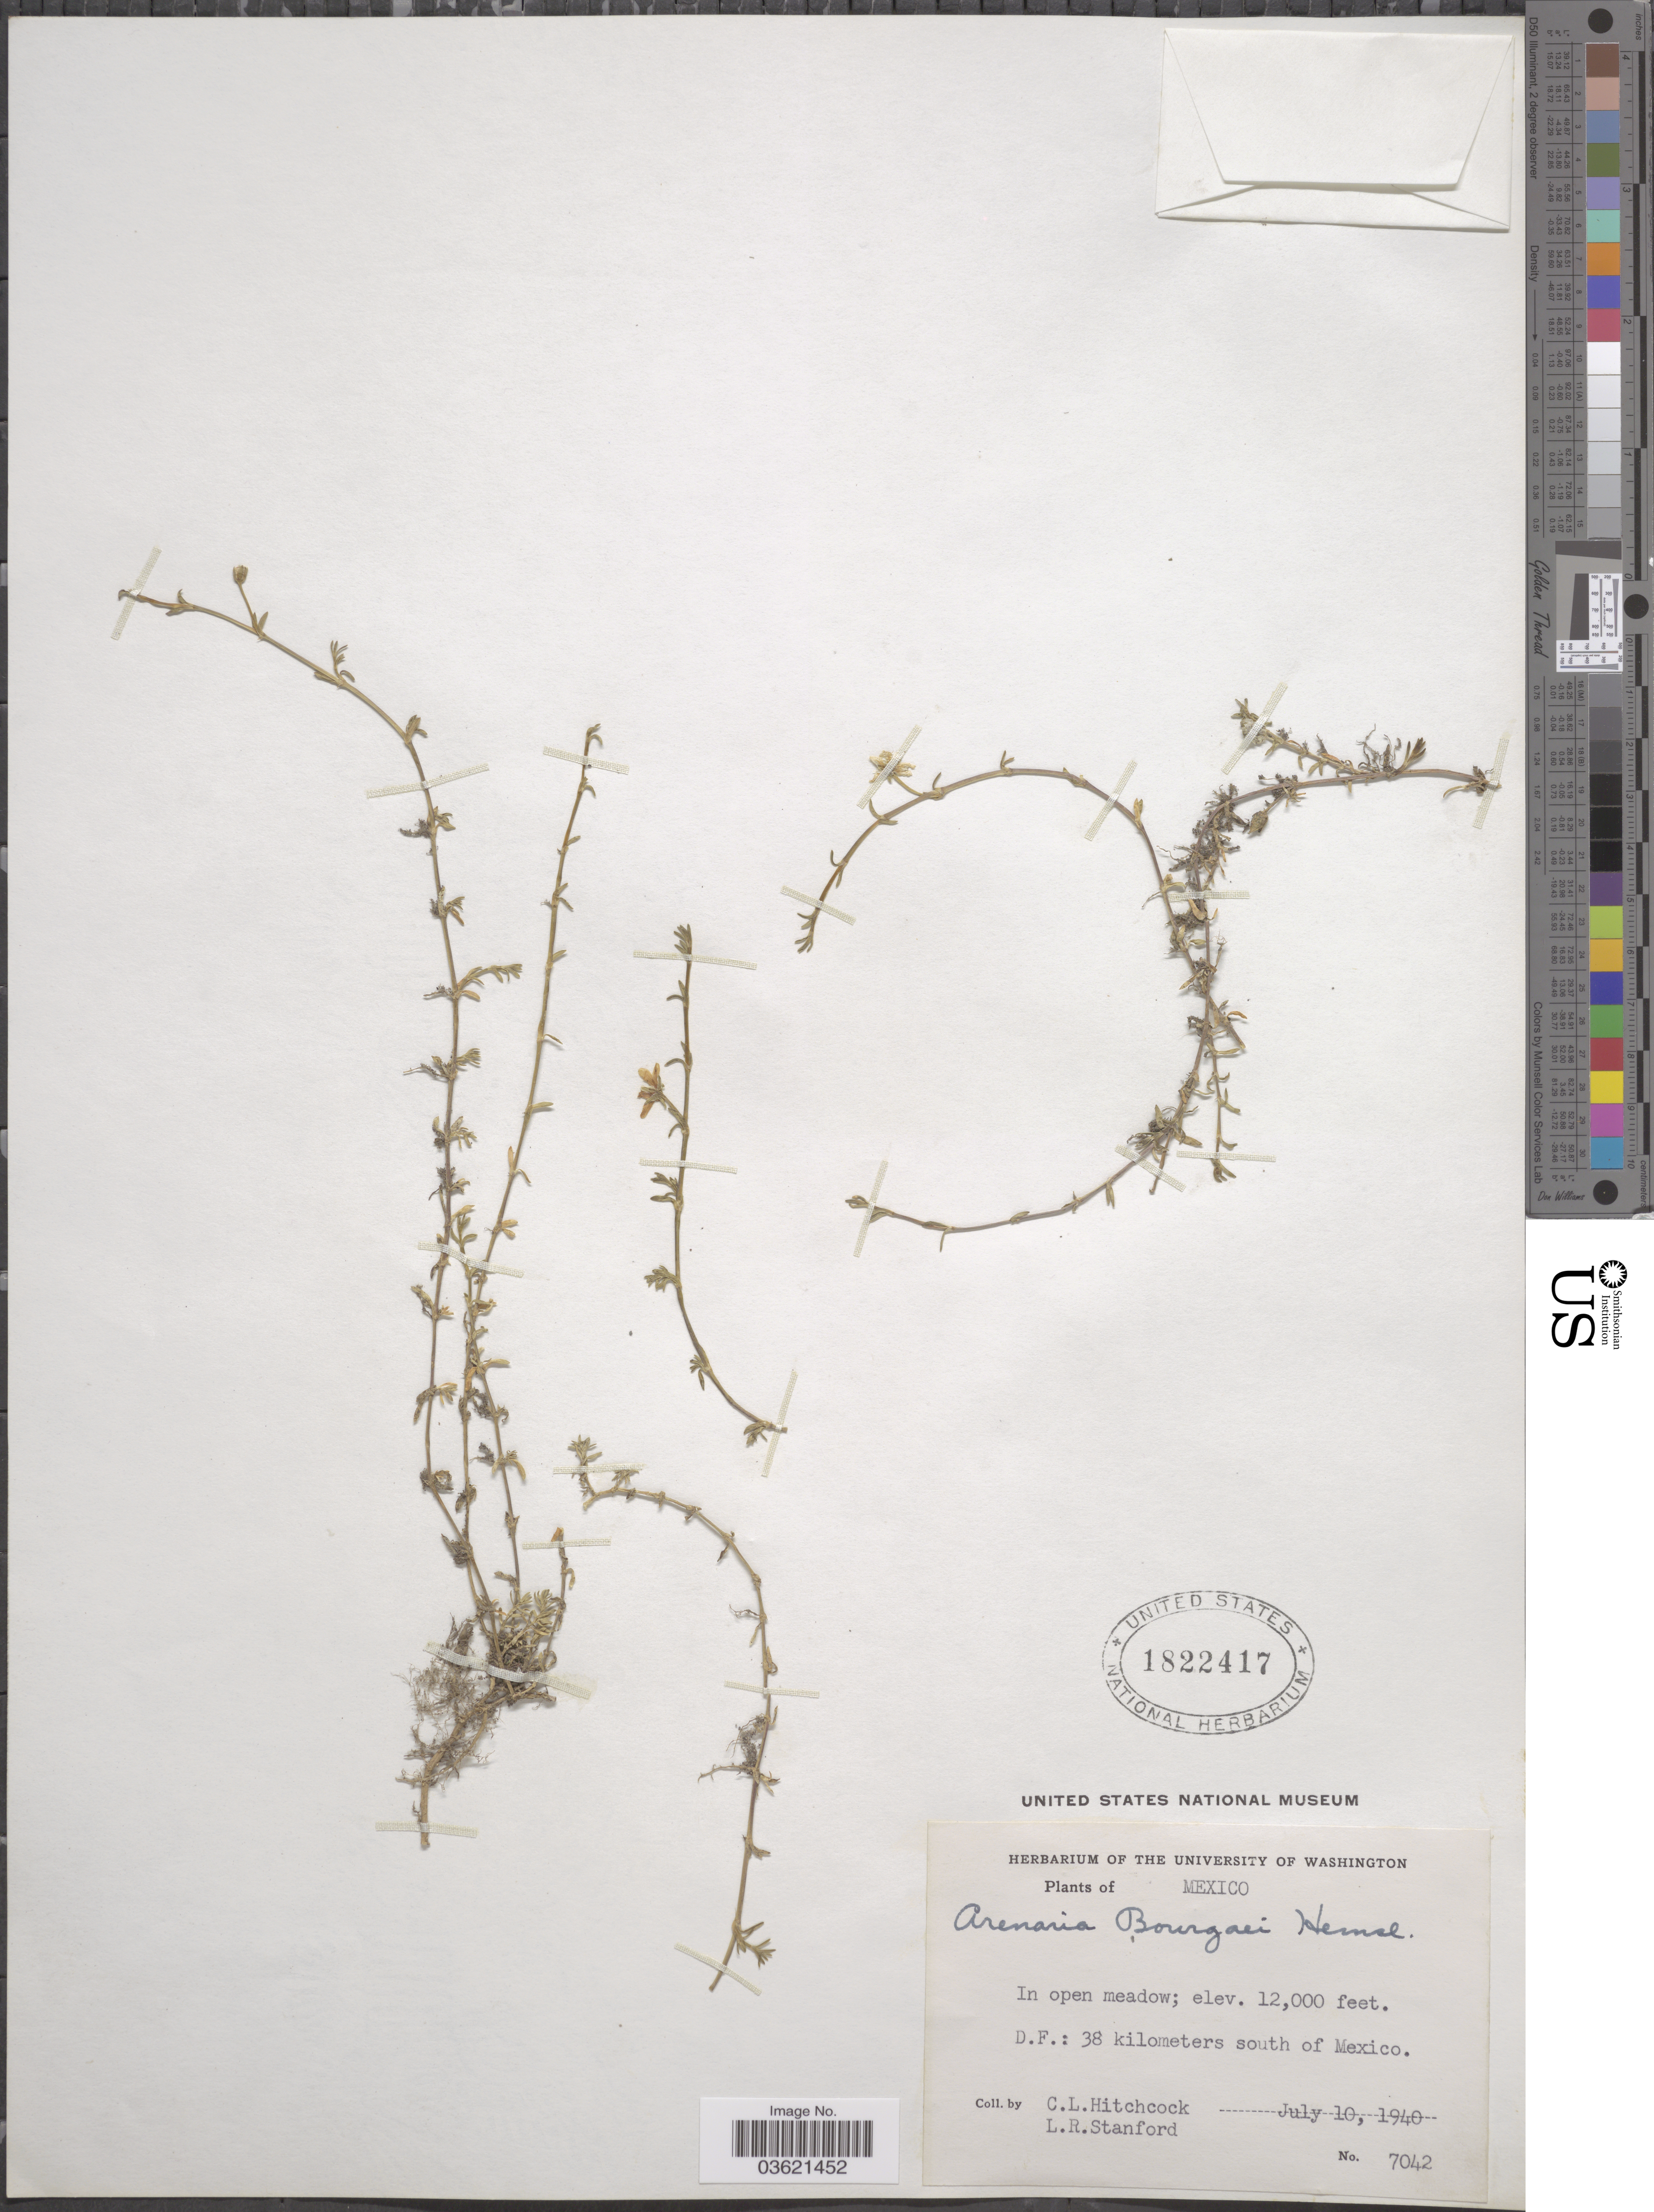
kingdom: Plantae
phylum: Tracheophyta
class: Magnoliopsida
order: Caryophyllales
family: Caryophyllaceae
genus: Arenaria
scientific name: Arenaria bourgaei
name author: Hemsl.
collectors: C. L. Hitchcock & L. R. Stanford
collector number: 7042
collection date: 1940-07-10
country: Mexico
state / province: Distrito Federal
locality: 38 kilometers south of Mexico.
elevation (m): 3658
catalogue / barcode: US 1822417